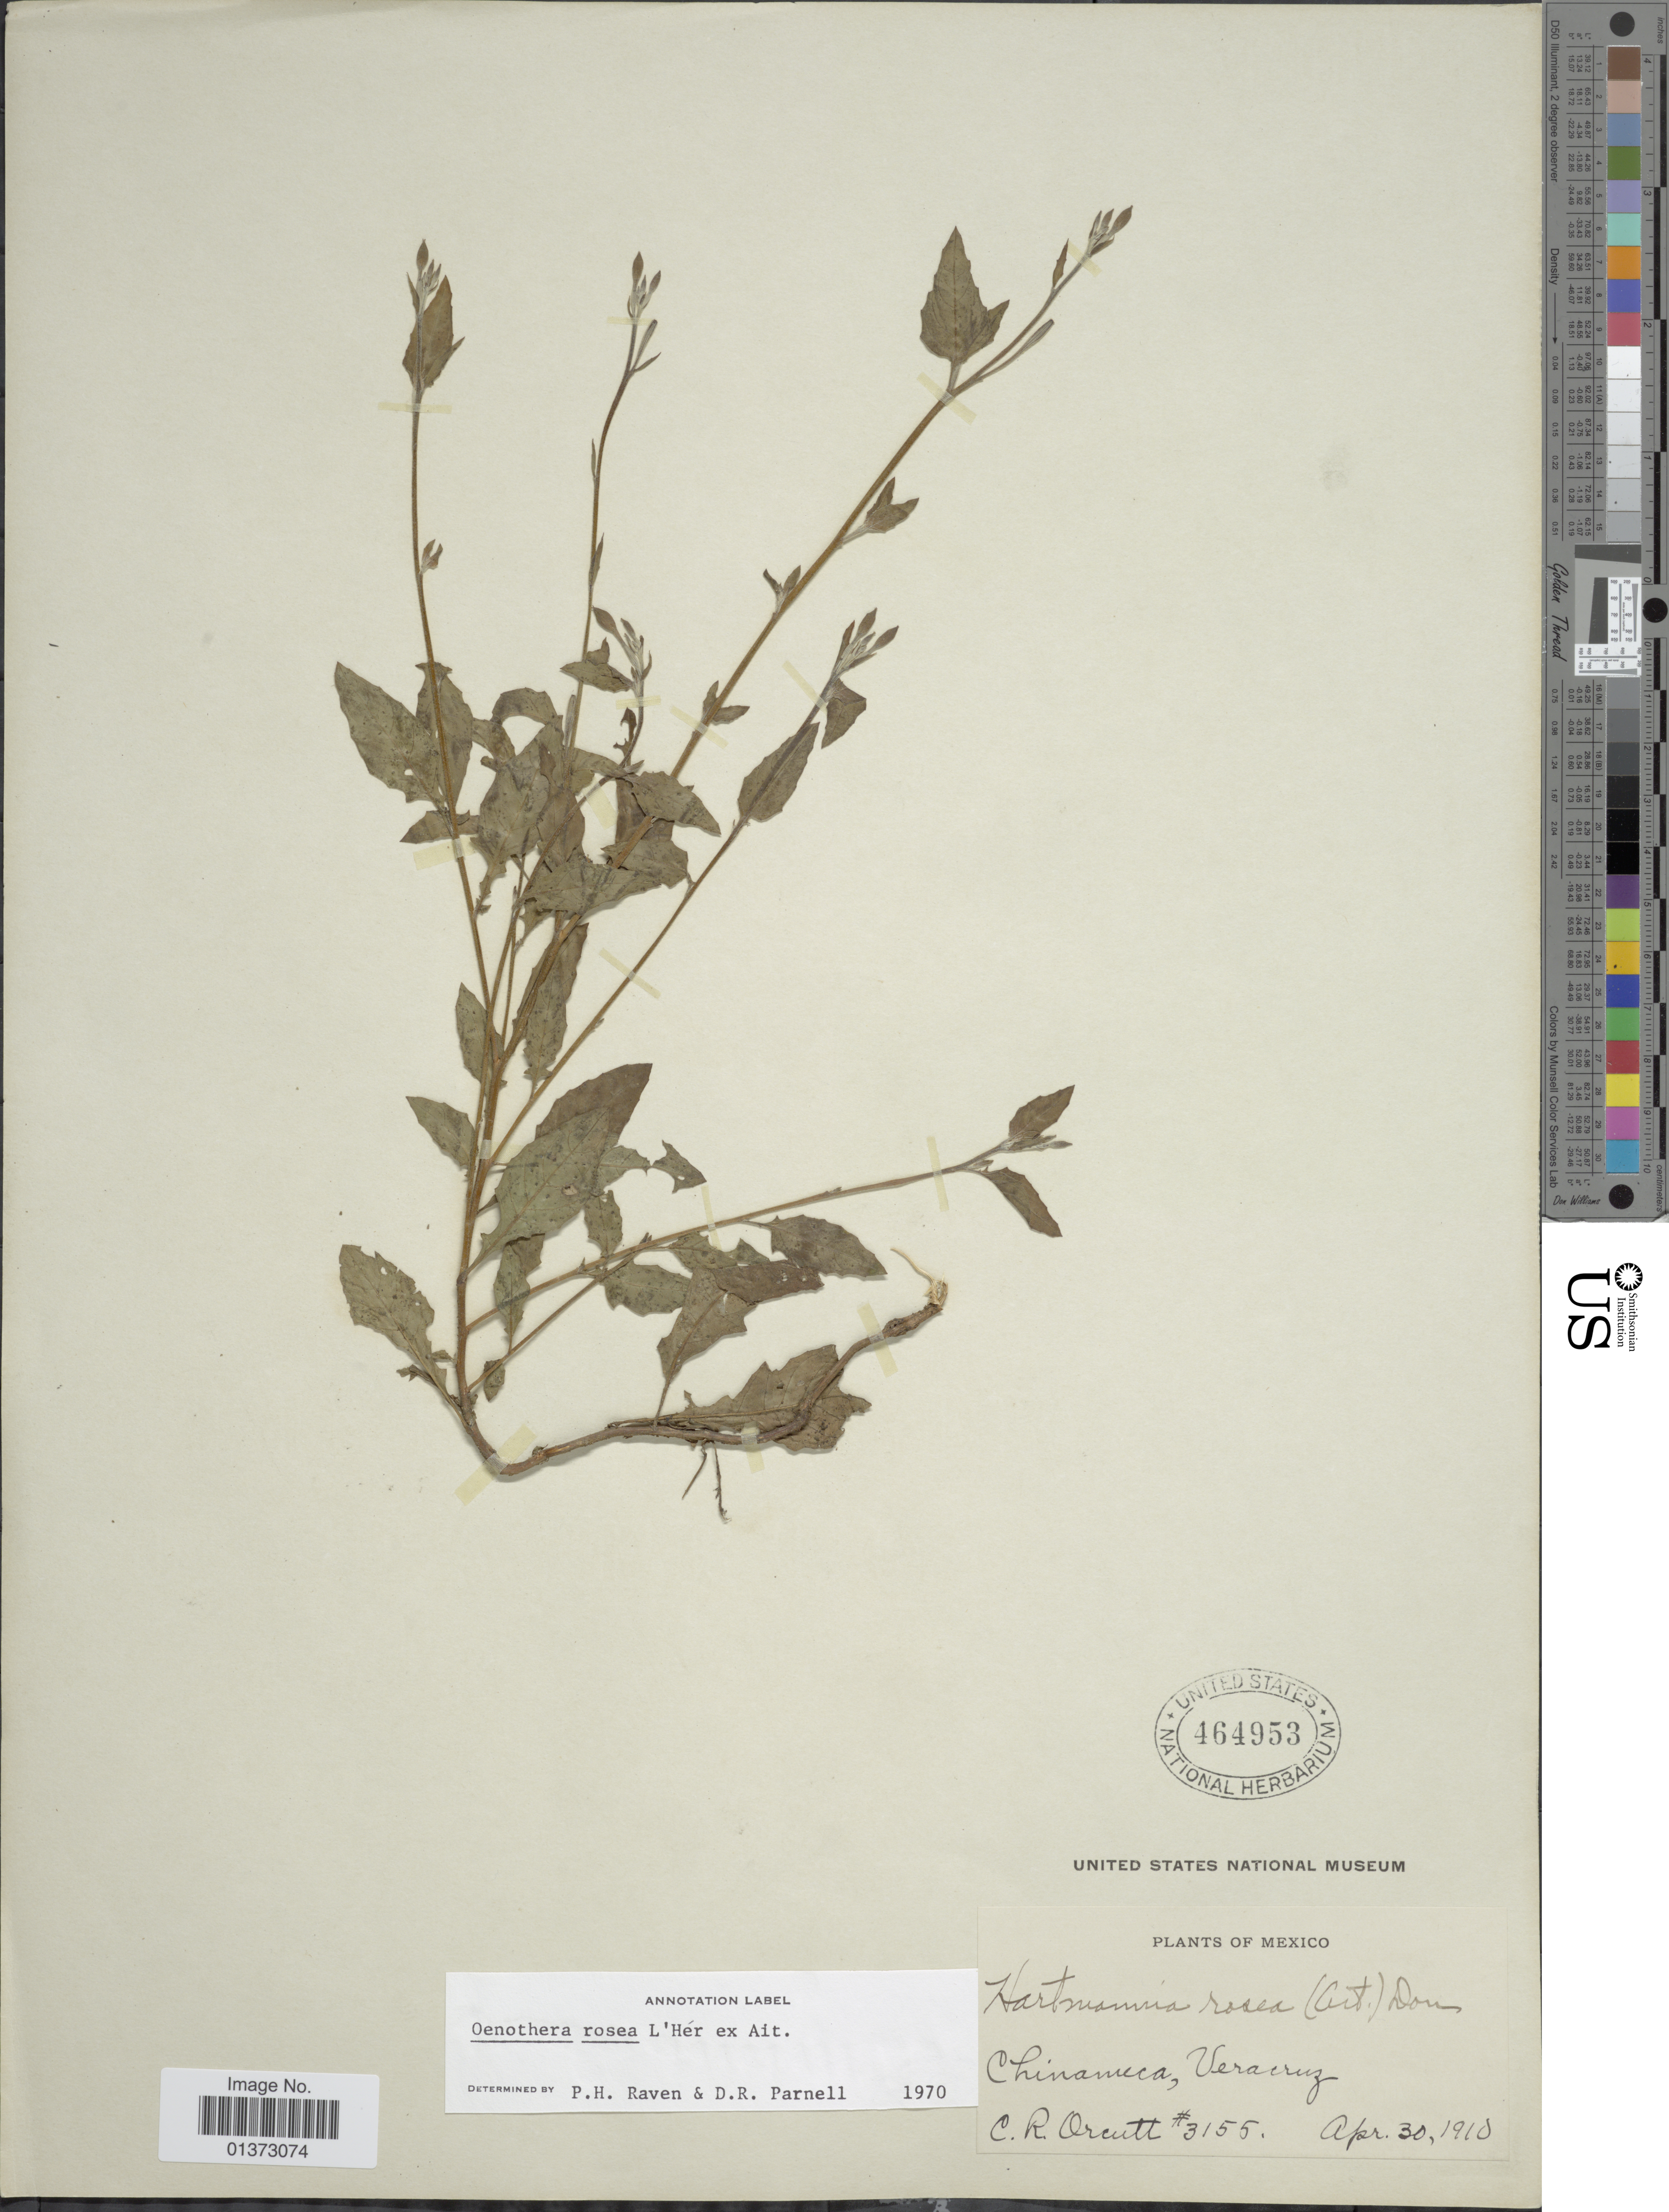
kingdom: Plantae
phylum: Tracheophyta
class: Magnoliopsida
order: Myrtales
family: Onagraceae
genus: Oenothera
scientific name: Oenothera rosea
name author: L'Hér. ex Aiton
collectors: C. R. Orcutt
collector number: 3155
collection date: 1910-04-30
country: Mexico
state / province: Veracruz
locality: Chinameca, Veracruz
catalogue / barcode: US 464953